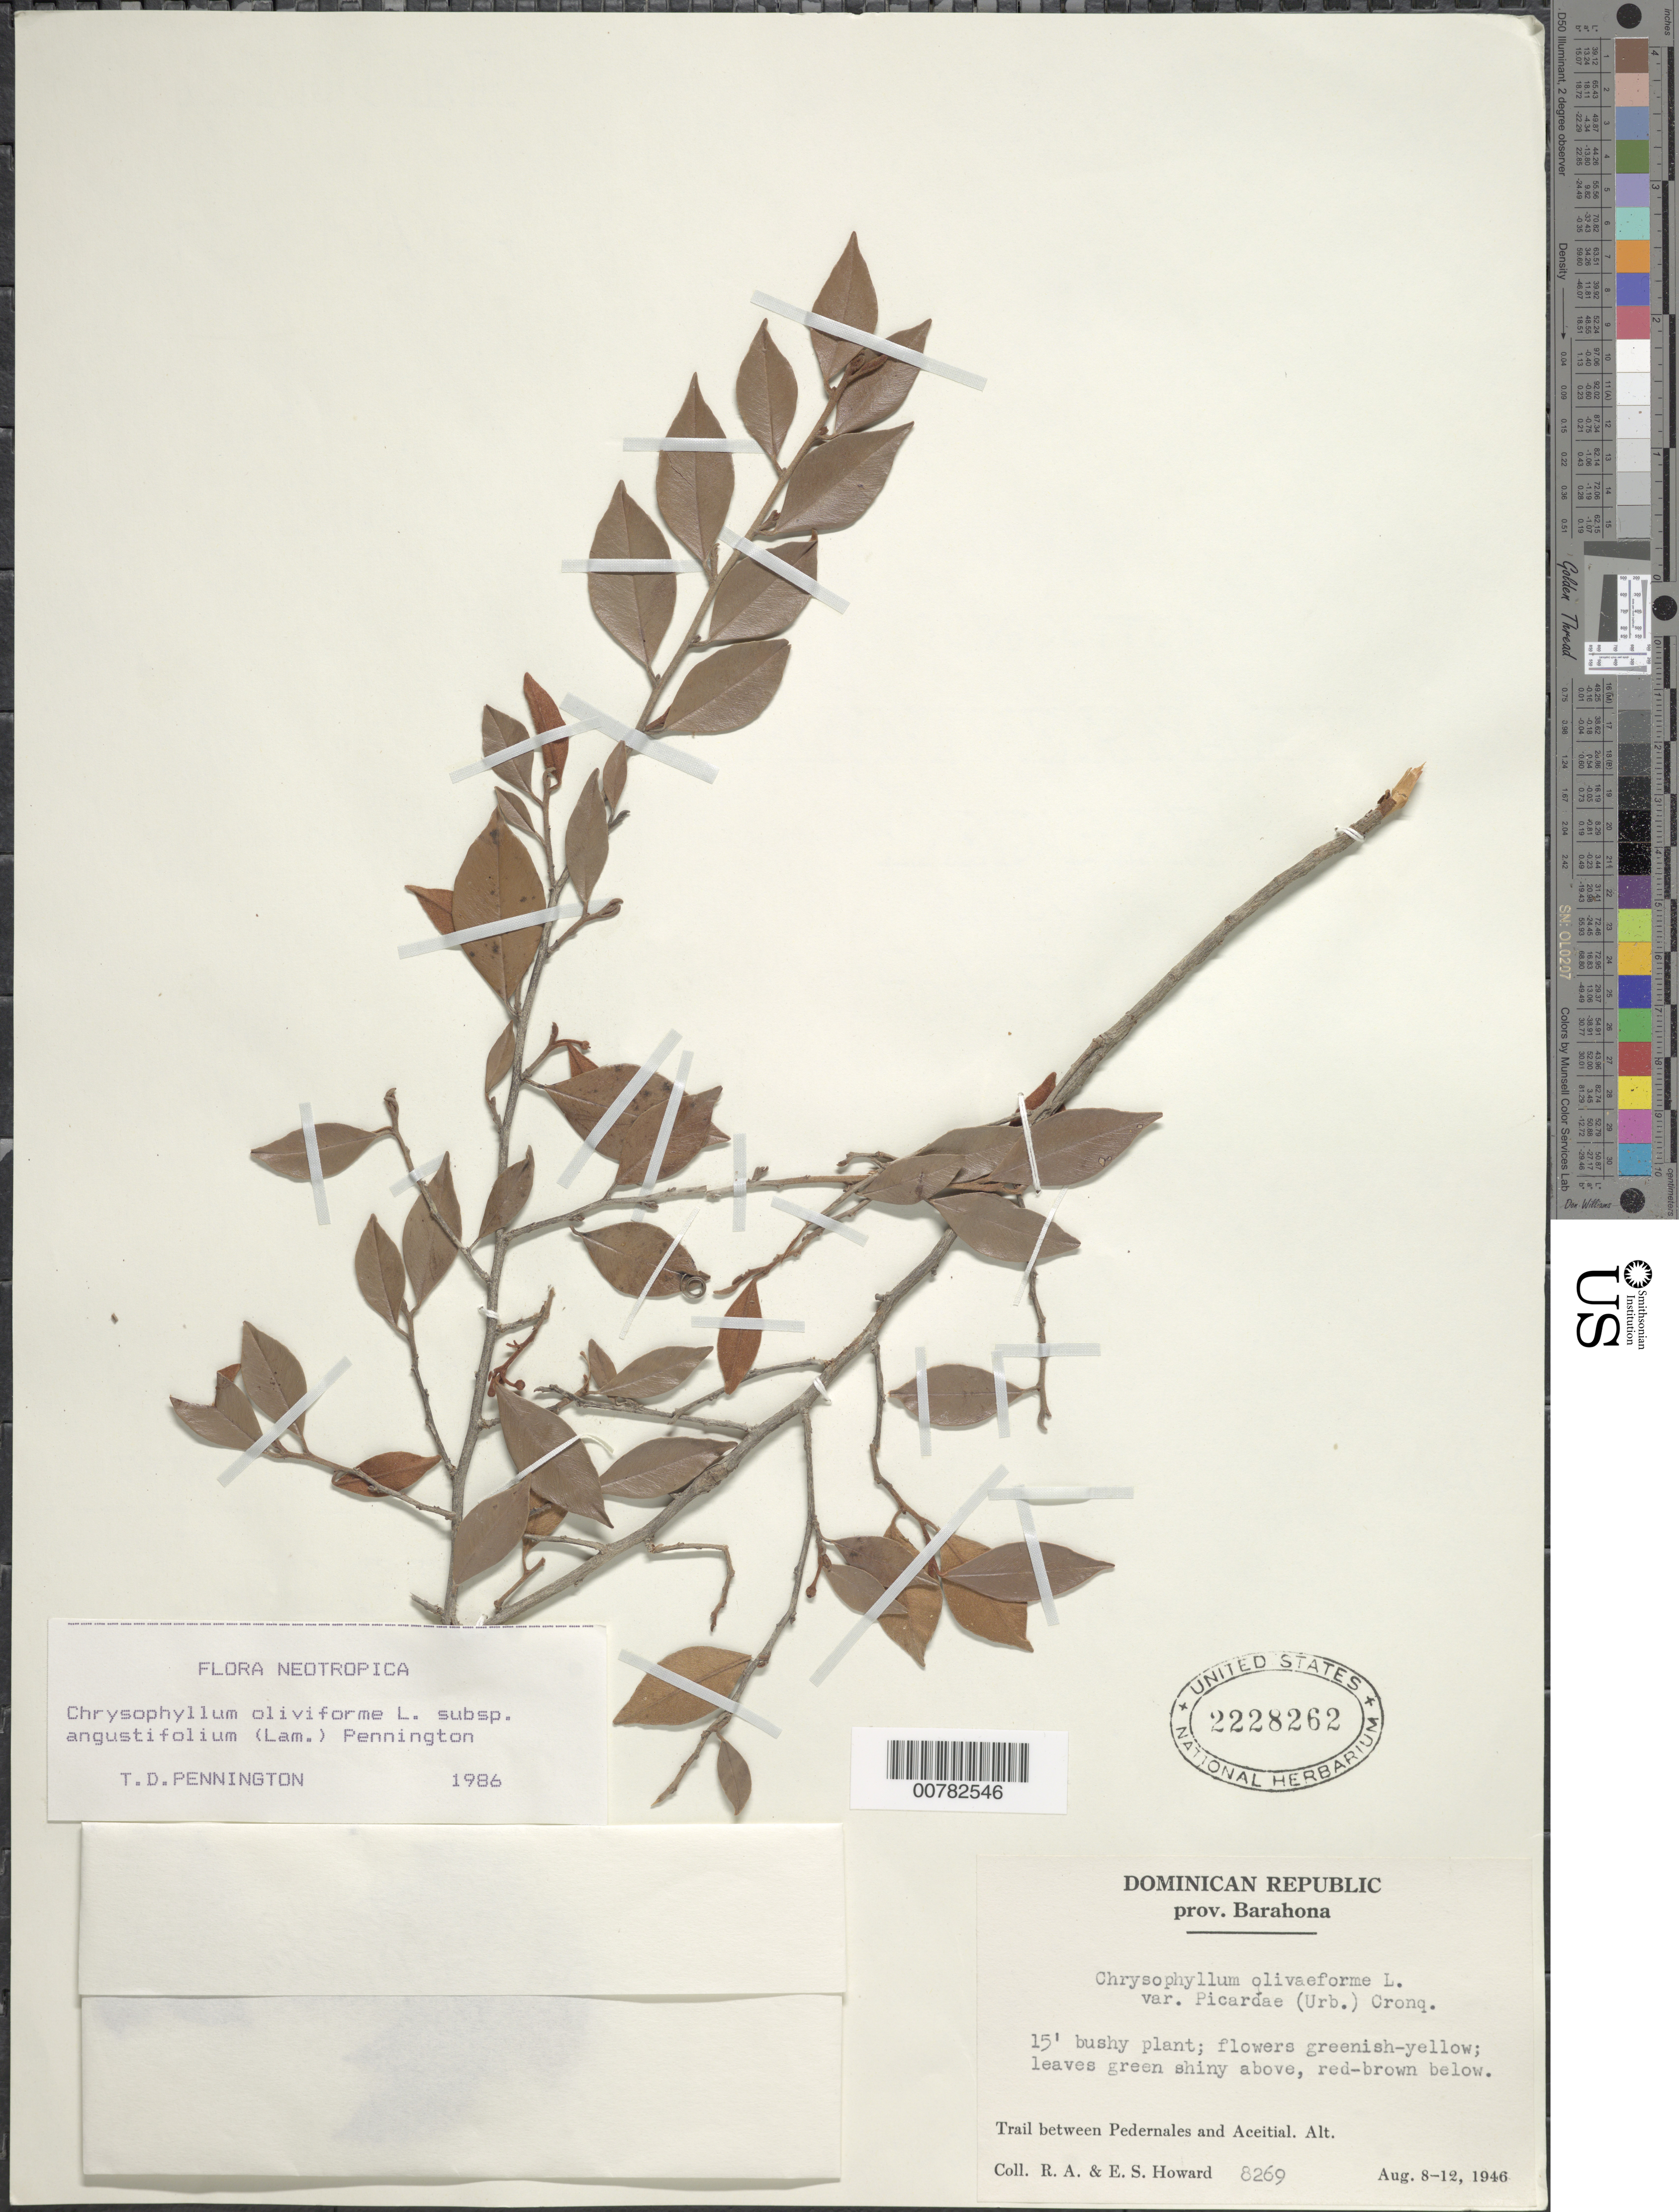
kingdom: Plantae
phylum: Tracheophyta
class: Magnoliopsida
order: Ericales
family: Sapotaceae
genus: Chrysophyllum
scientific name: Chrysophyllum oliviforme subsp. angustifolium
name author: (Lam.) T.D. Penn.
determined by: Pennington, T. D., (K)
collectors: R. A. Howard & E. S. Howard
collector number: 8269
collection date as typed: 08 Aug 1946 to 12 Aug 1946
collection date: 1946-08-08/1946-08-12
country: Dominican Republic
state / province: Barahona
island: Hispaniola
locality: Trail between Pedernales and Aceitial.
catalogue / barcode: US 2228262